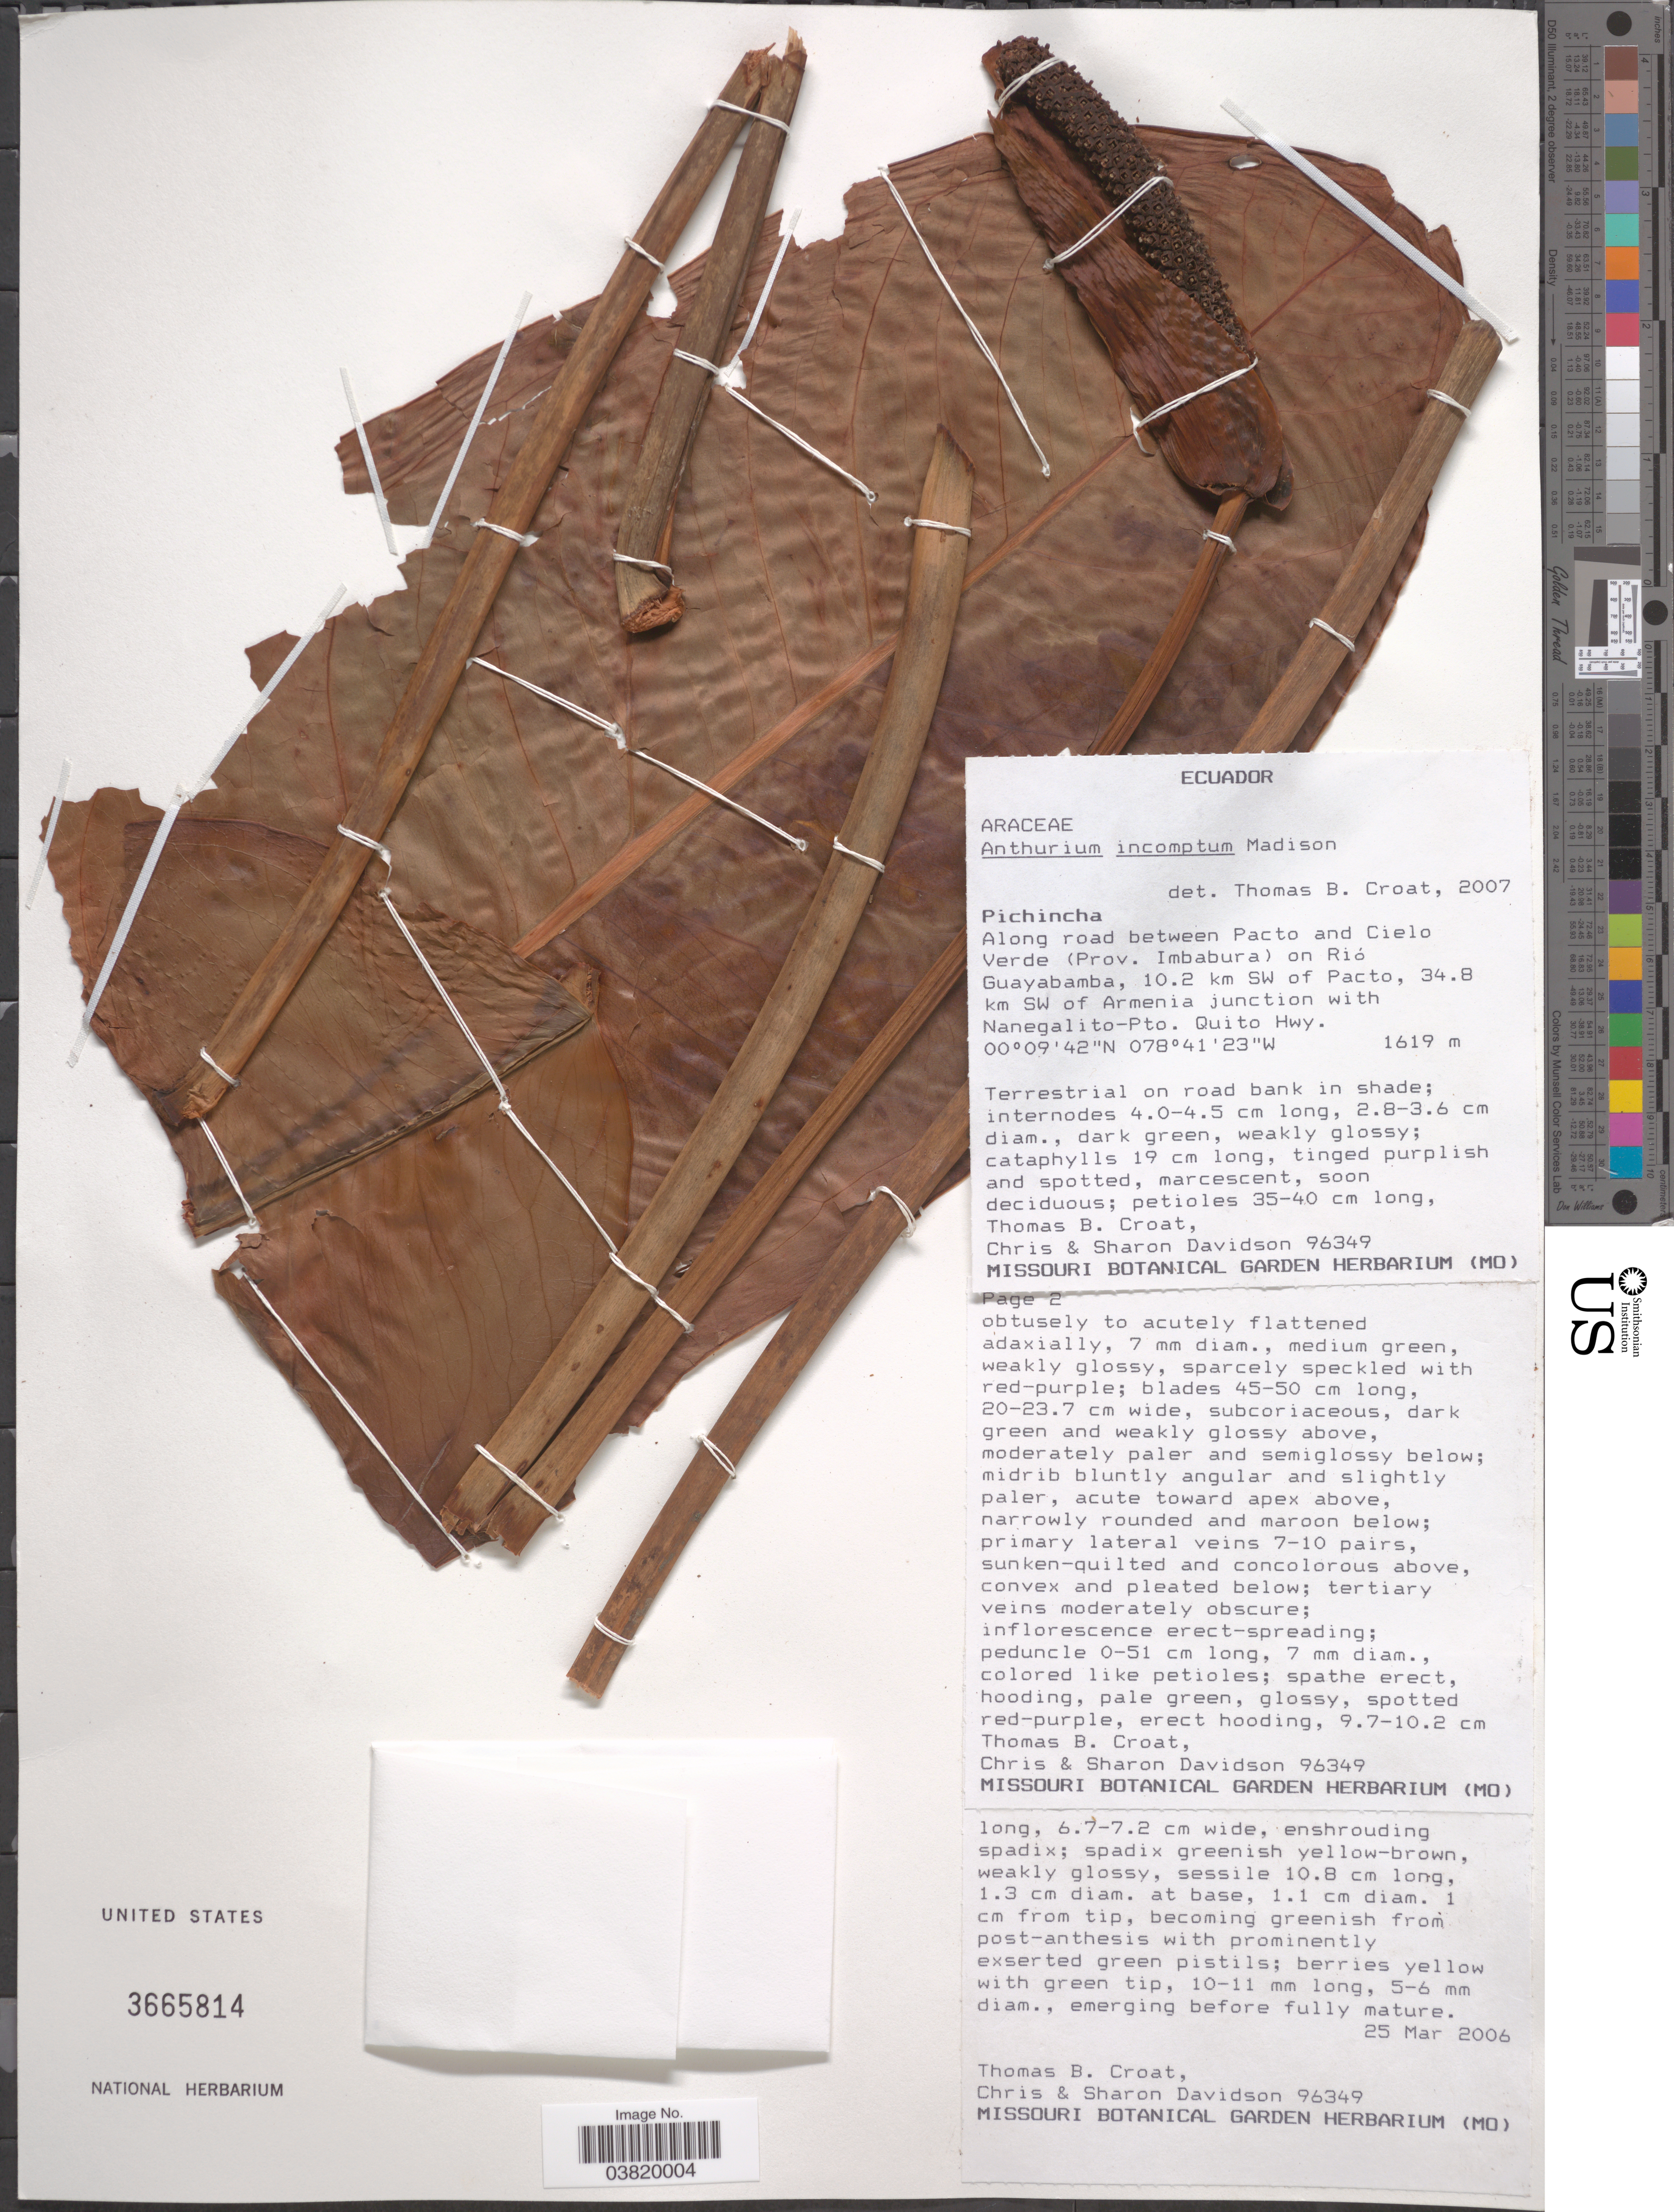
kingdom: Plantae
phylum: Tracheophyta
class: Liliopsida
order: Alismatales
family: Araceae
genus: Anthurium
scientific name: Anthurium incomptum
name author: Madison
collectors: T. B. Croat, C. Davidson & S. Davidson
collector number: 96349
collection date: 2006-03-25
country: Ecuador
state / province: Pichincha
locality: Along road between Pacto and Cielo Verde (Prov. Imbabura) on Río Guayabamba, 10.2 km SW of Pacto, 34.8 km SW of Armenia junction with Nanegalito-Pto. Quito Hwy.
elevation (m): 1619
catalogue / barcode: US 3665814